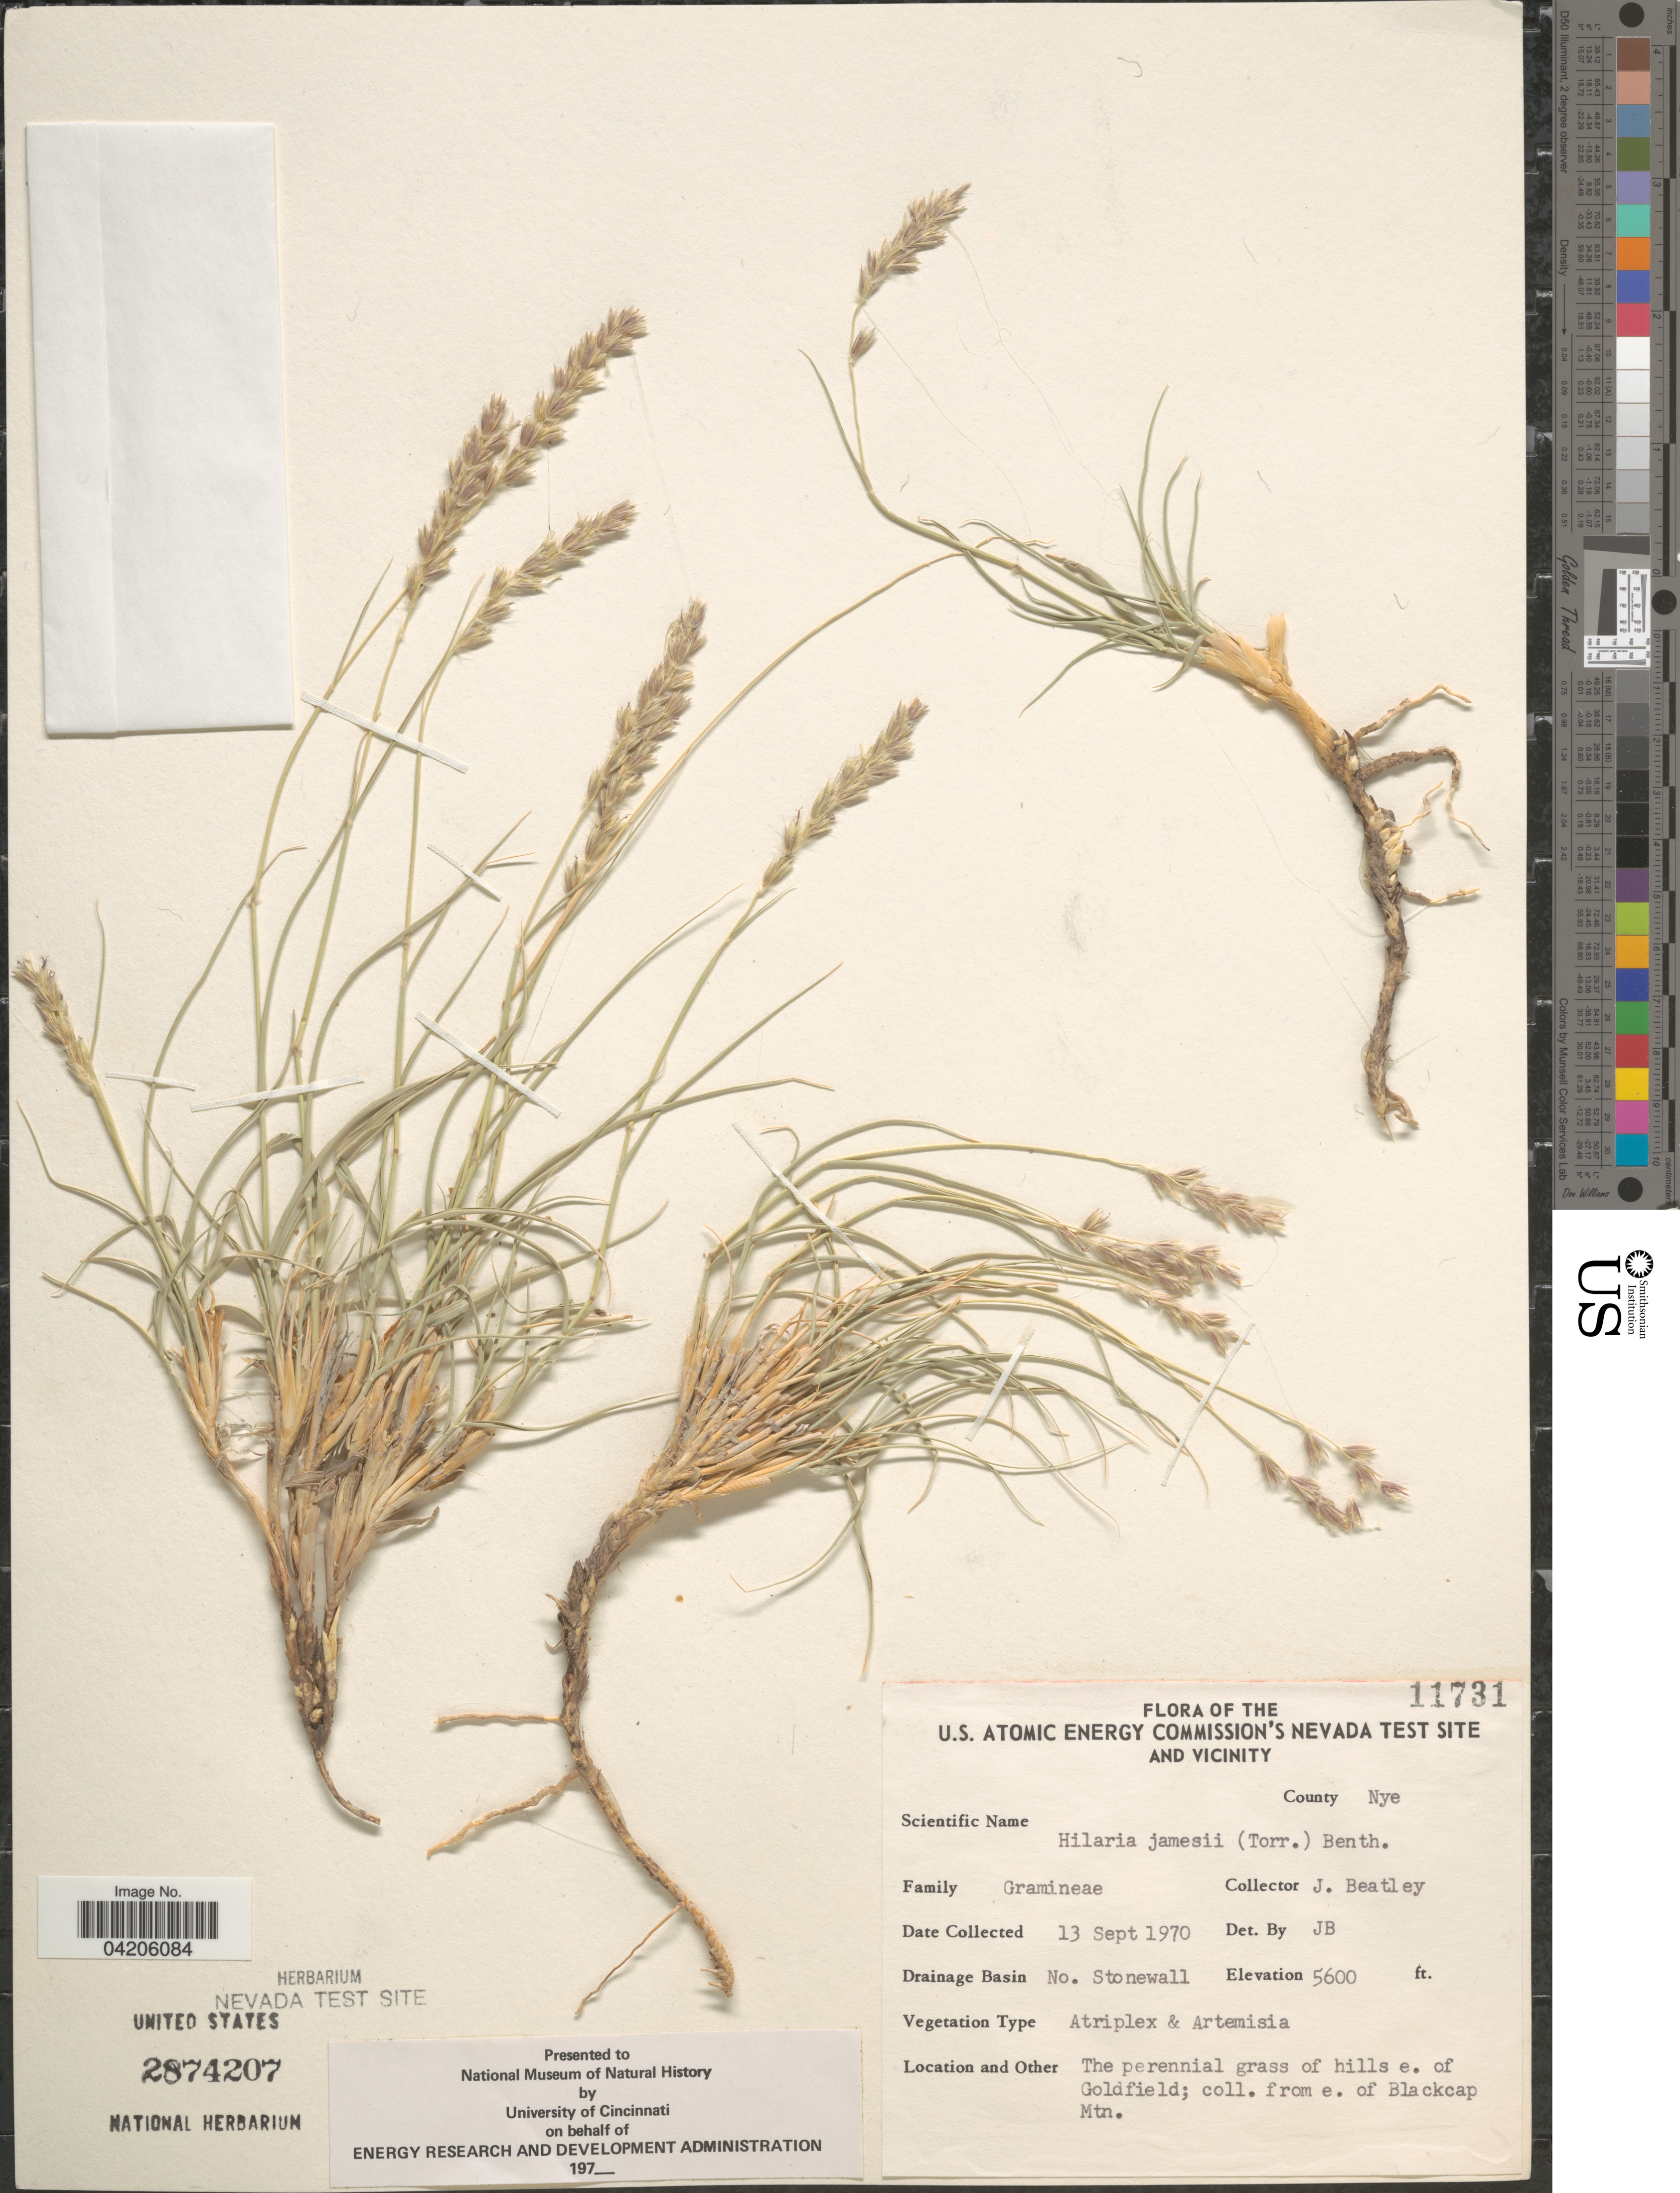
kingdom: Plantae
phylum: Tracheophyta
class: Liliopsida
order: Poales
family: Poaceae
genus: Hilaria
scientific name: Hilaria jamesii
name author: (Torr.) Benth.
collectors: J. C. Beatley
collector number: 11731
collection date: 1970-09-13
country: United States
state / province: Nevada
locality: U.S. Atomic Energy Commission's Nevada Test Site and Vicinity. County Nye. Drainage Basin No. Stonewall. The perennial grass of hills e. of Goldfield; coll. from e. of Blackcap Mtn.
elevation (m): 1707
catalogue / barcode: US 2874207